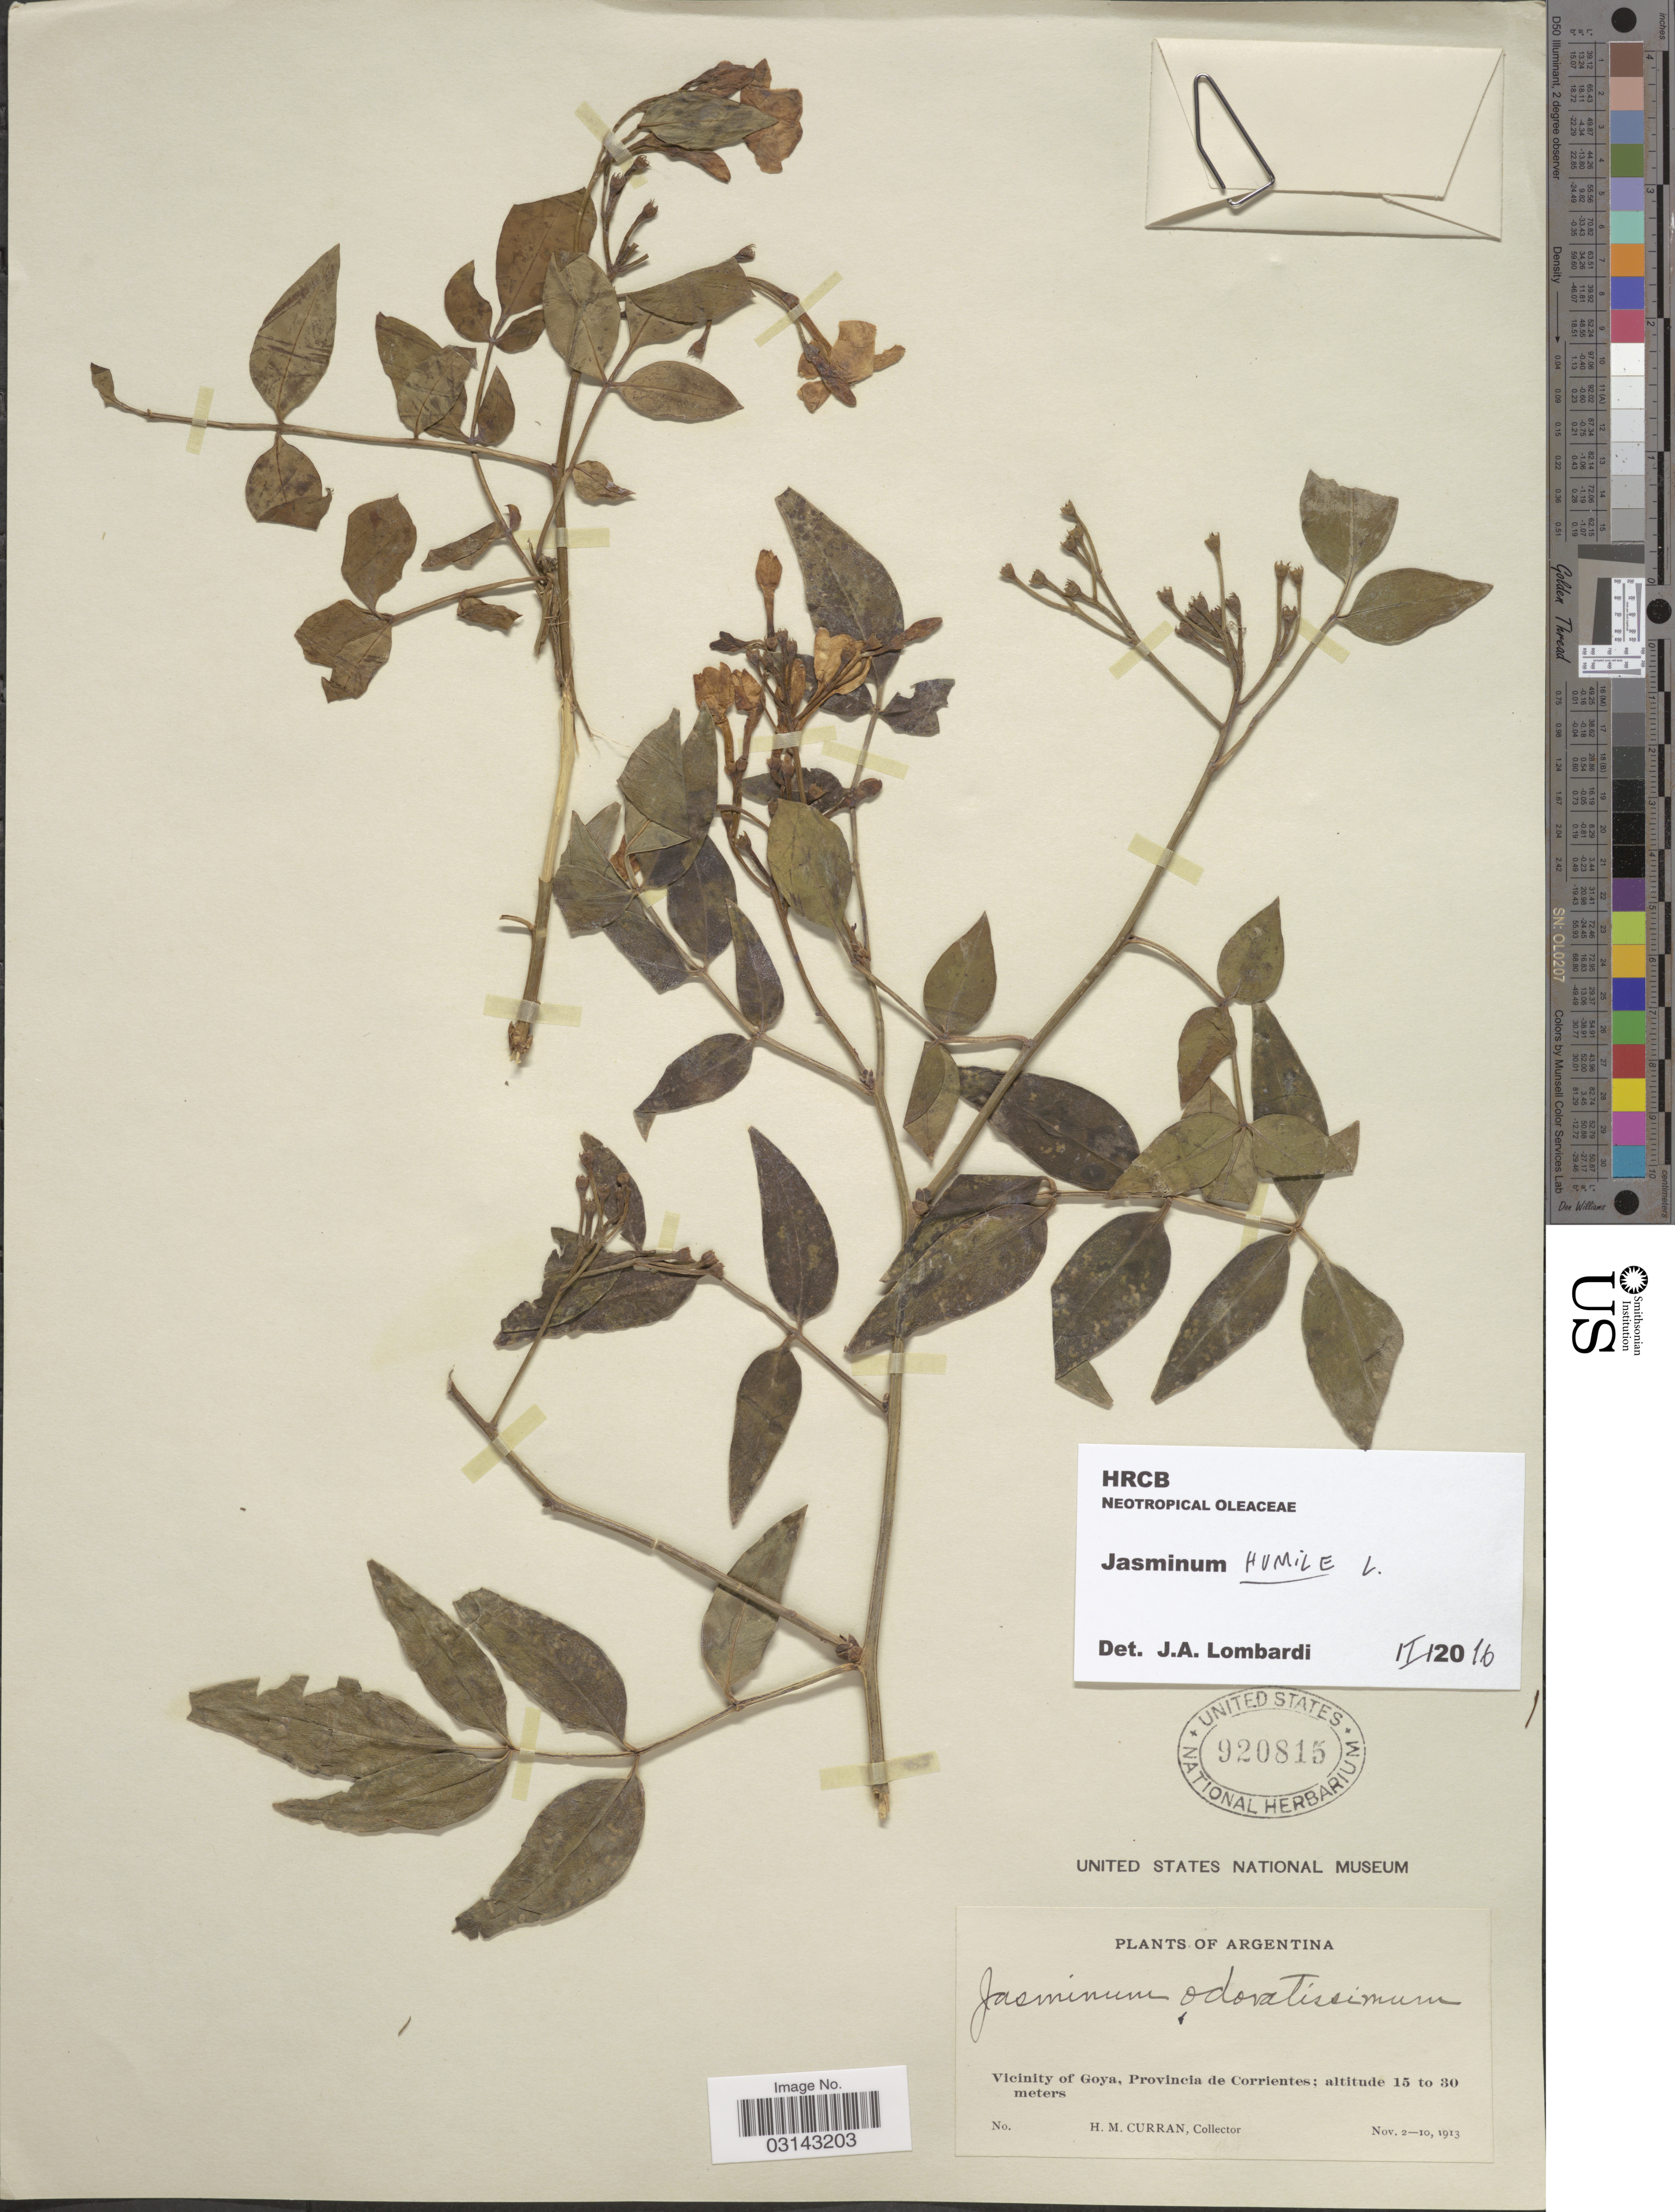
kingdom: Plantae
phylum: Tracheophyta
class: Magnoliopsida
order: Lamiales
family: Oleaceae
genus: Jasminum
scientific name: Jasminum humile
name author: L.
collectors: H. M. Curran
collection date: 1913-11-02/1913-11-10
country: Argentina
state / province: Corrientes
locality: Vicinity of Goya, Provincia de Corrientes.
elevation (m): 15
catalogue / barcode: US 920815